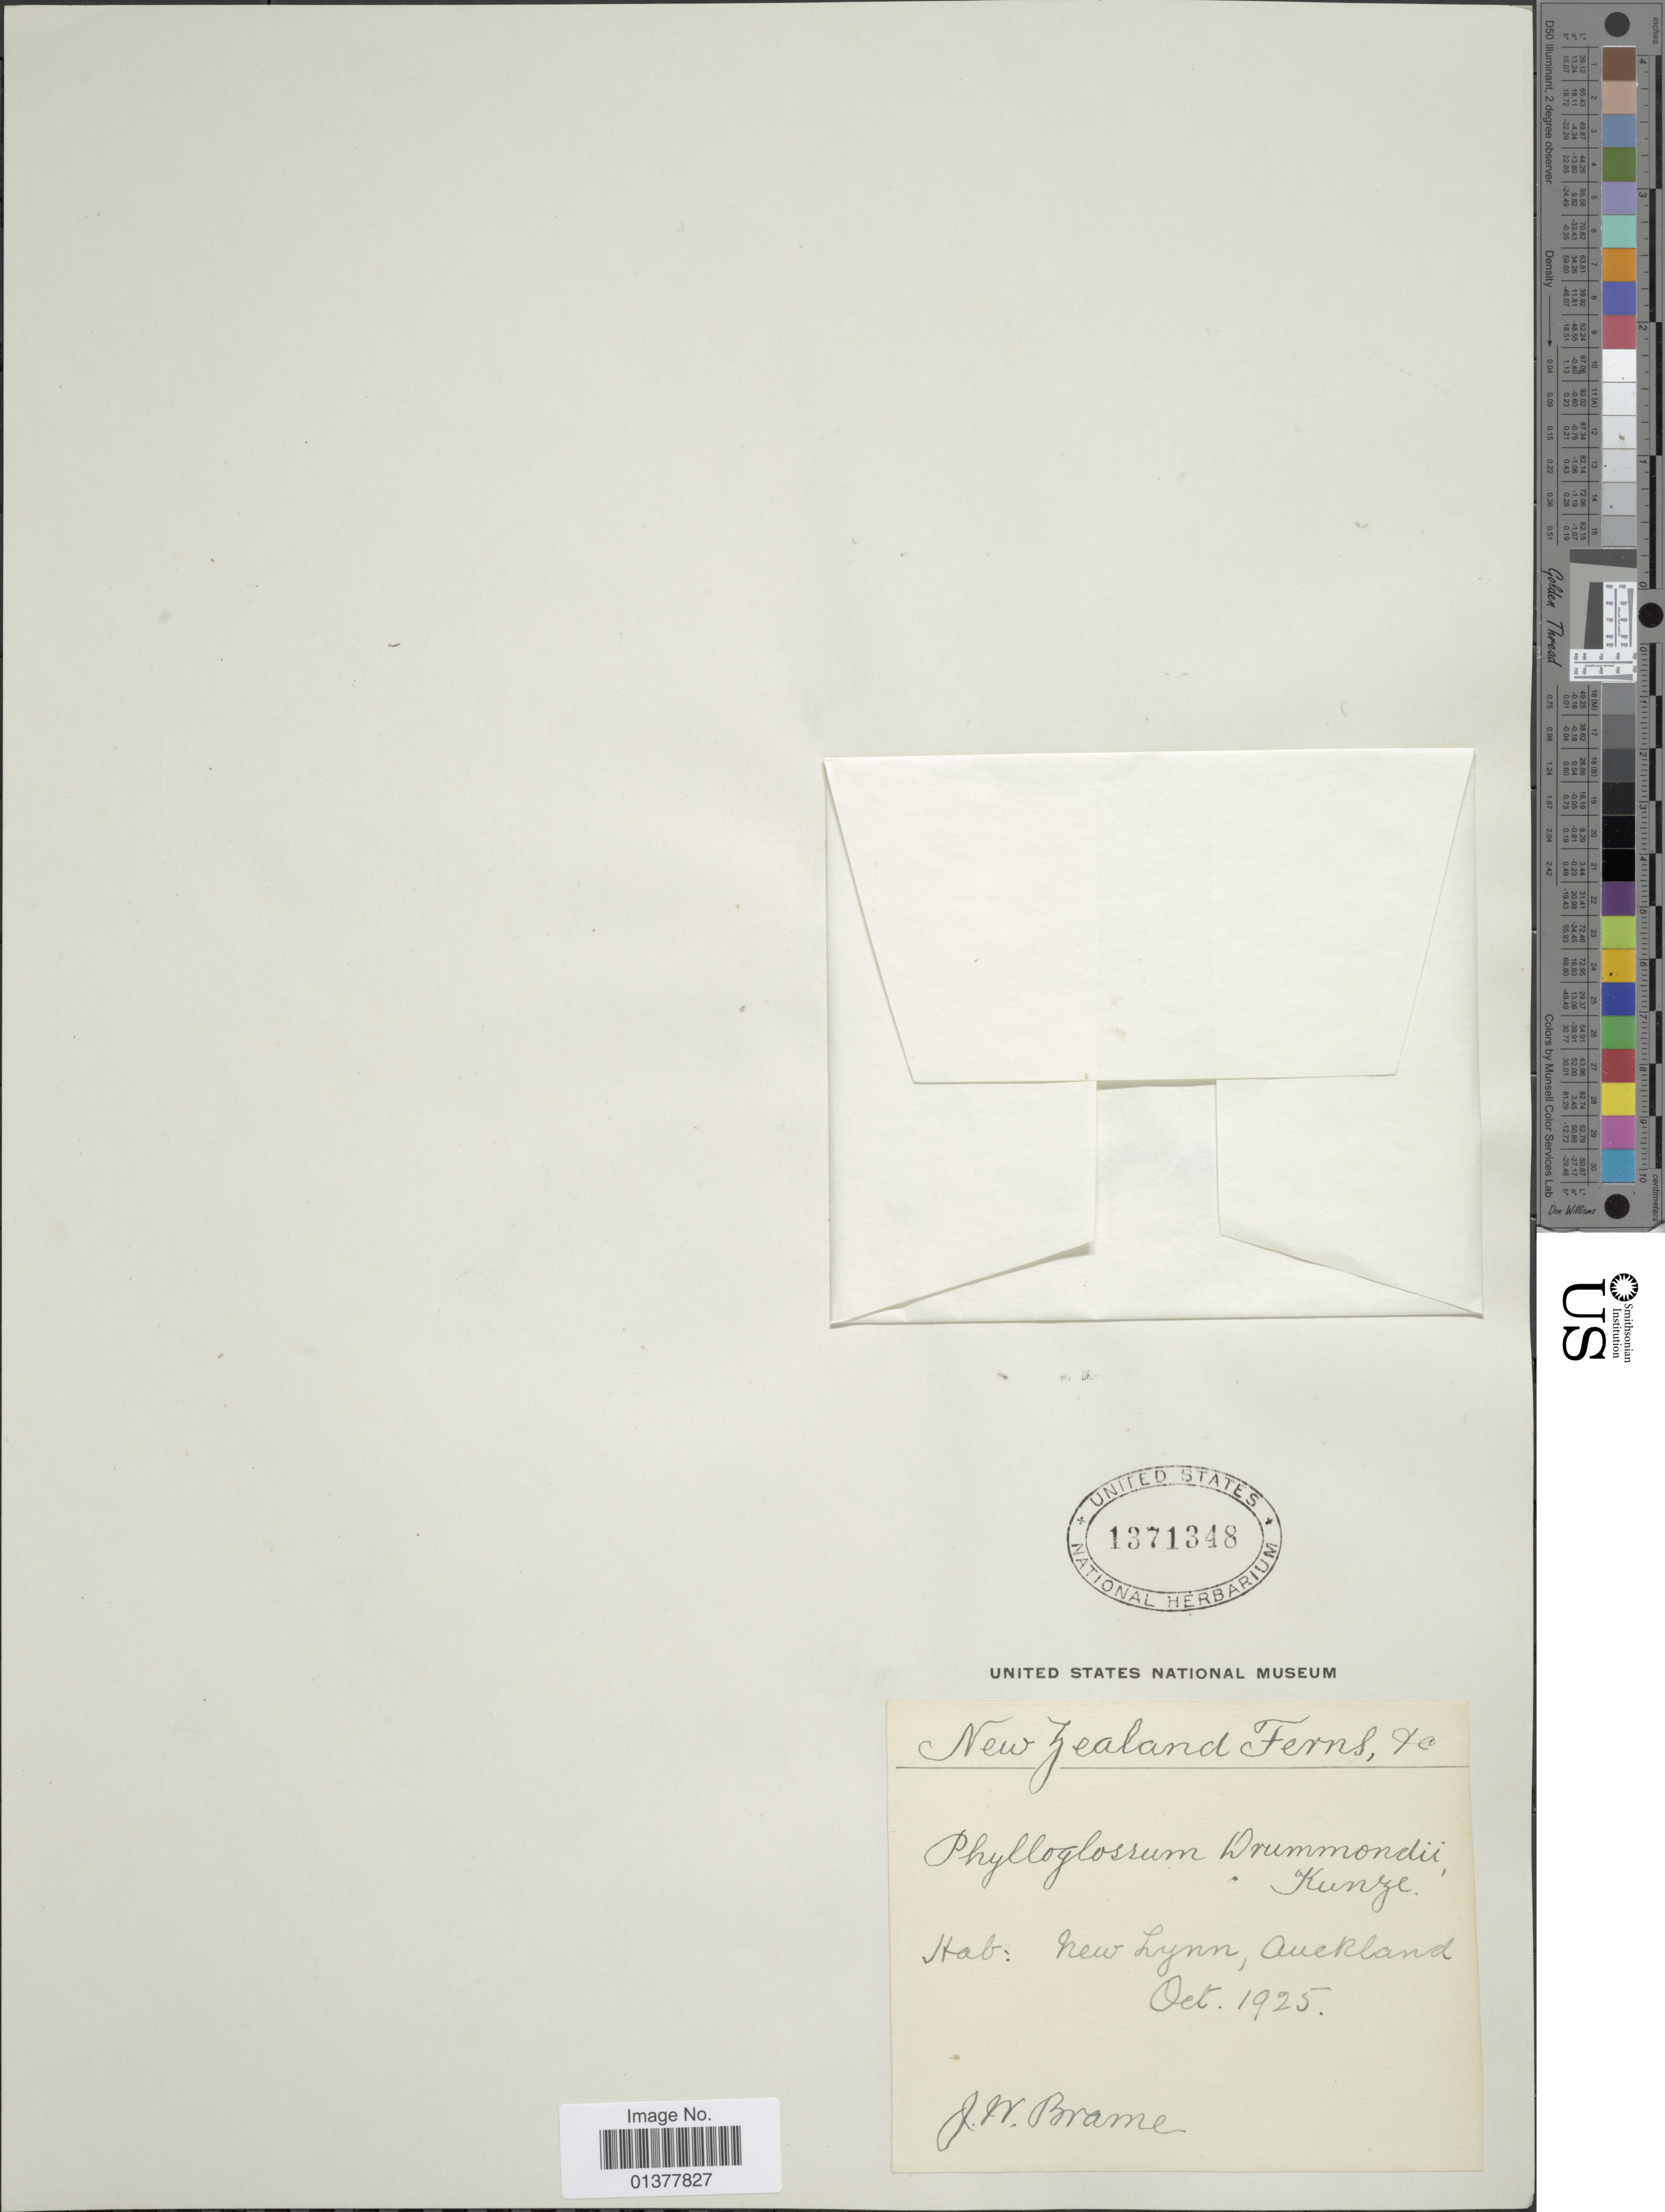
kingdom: Plantae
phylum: Tracheophyta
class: Lycopodiopsida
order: Lycopodiales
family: Lycopodiaceae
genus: Phylloglossum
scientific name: Phylloglossum drummondii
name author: Kunze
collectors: J. Brame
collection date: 1925-10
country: New Zealand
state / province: Auckland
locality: New Lynn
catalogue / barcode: US 1371348